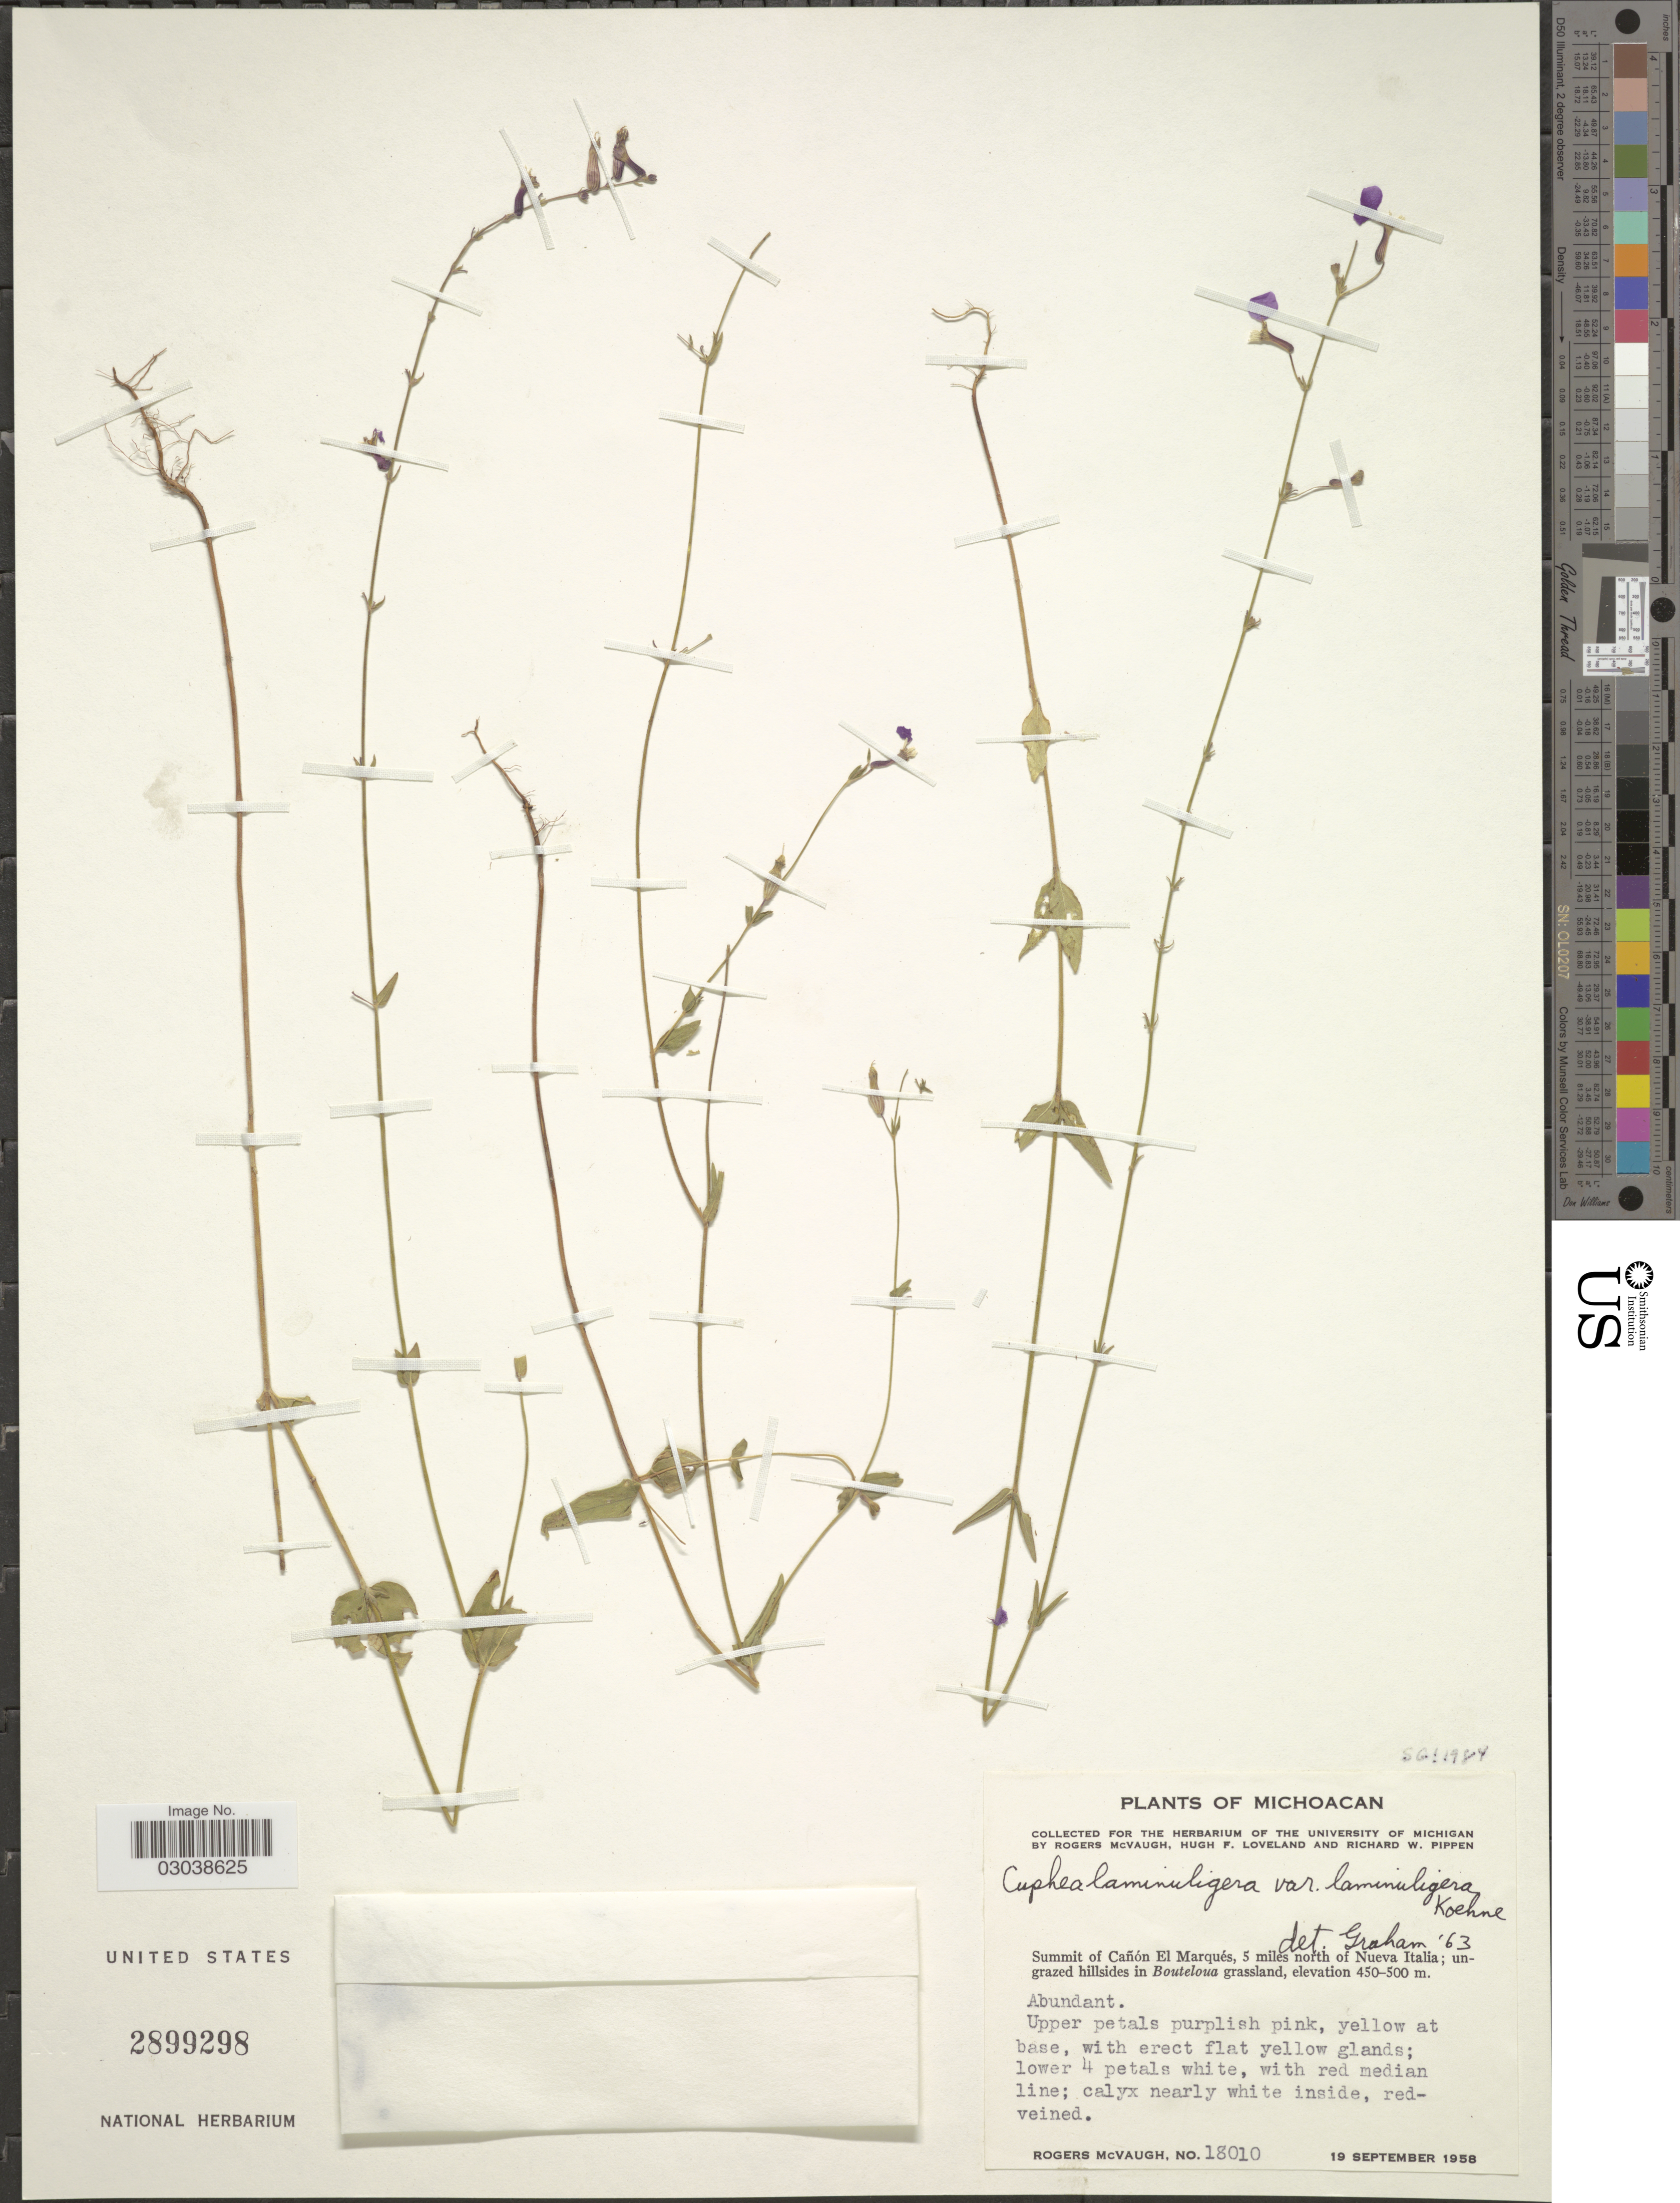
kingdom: Plantae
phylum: Tracheophyta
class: Magnoliopsida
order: Myrtales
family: Lythraceae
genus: Cuphea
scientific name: Cuphea laminuligera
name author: Koehne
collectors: R. McVaugh, H. Loveland & R. W. Pippen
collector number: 18010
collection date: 1958-09-19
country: Mexico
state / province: Michoacán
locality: Summit of Cañón El Marqués, 5 miles north of Nueva Italia.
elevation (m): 450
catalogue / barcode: US 2899298